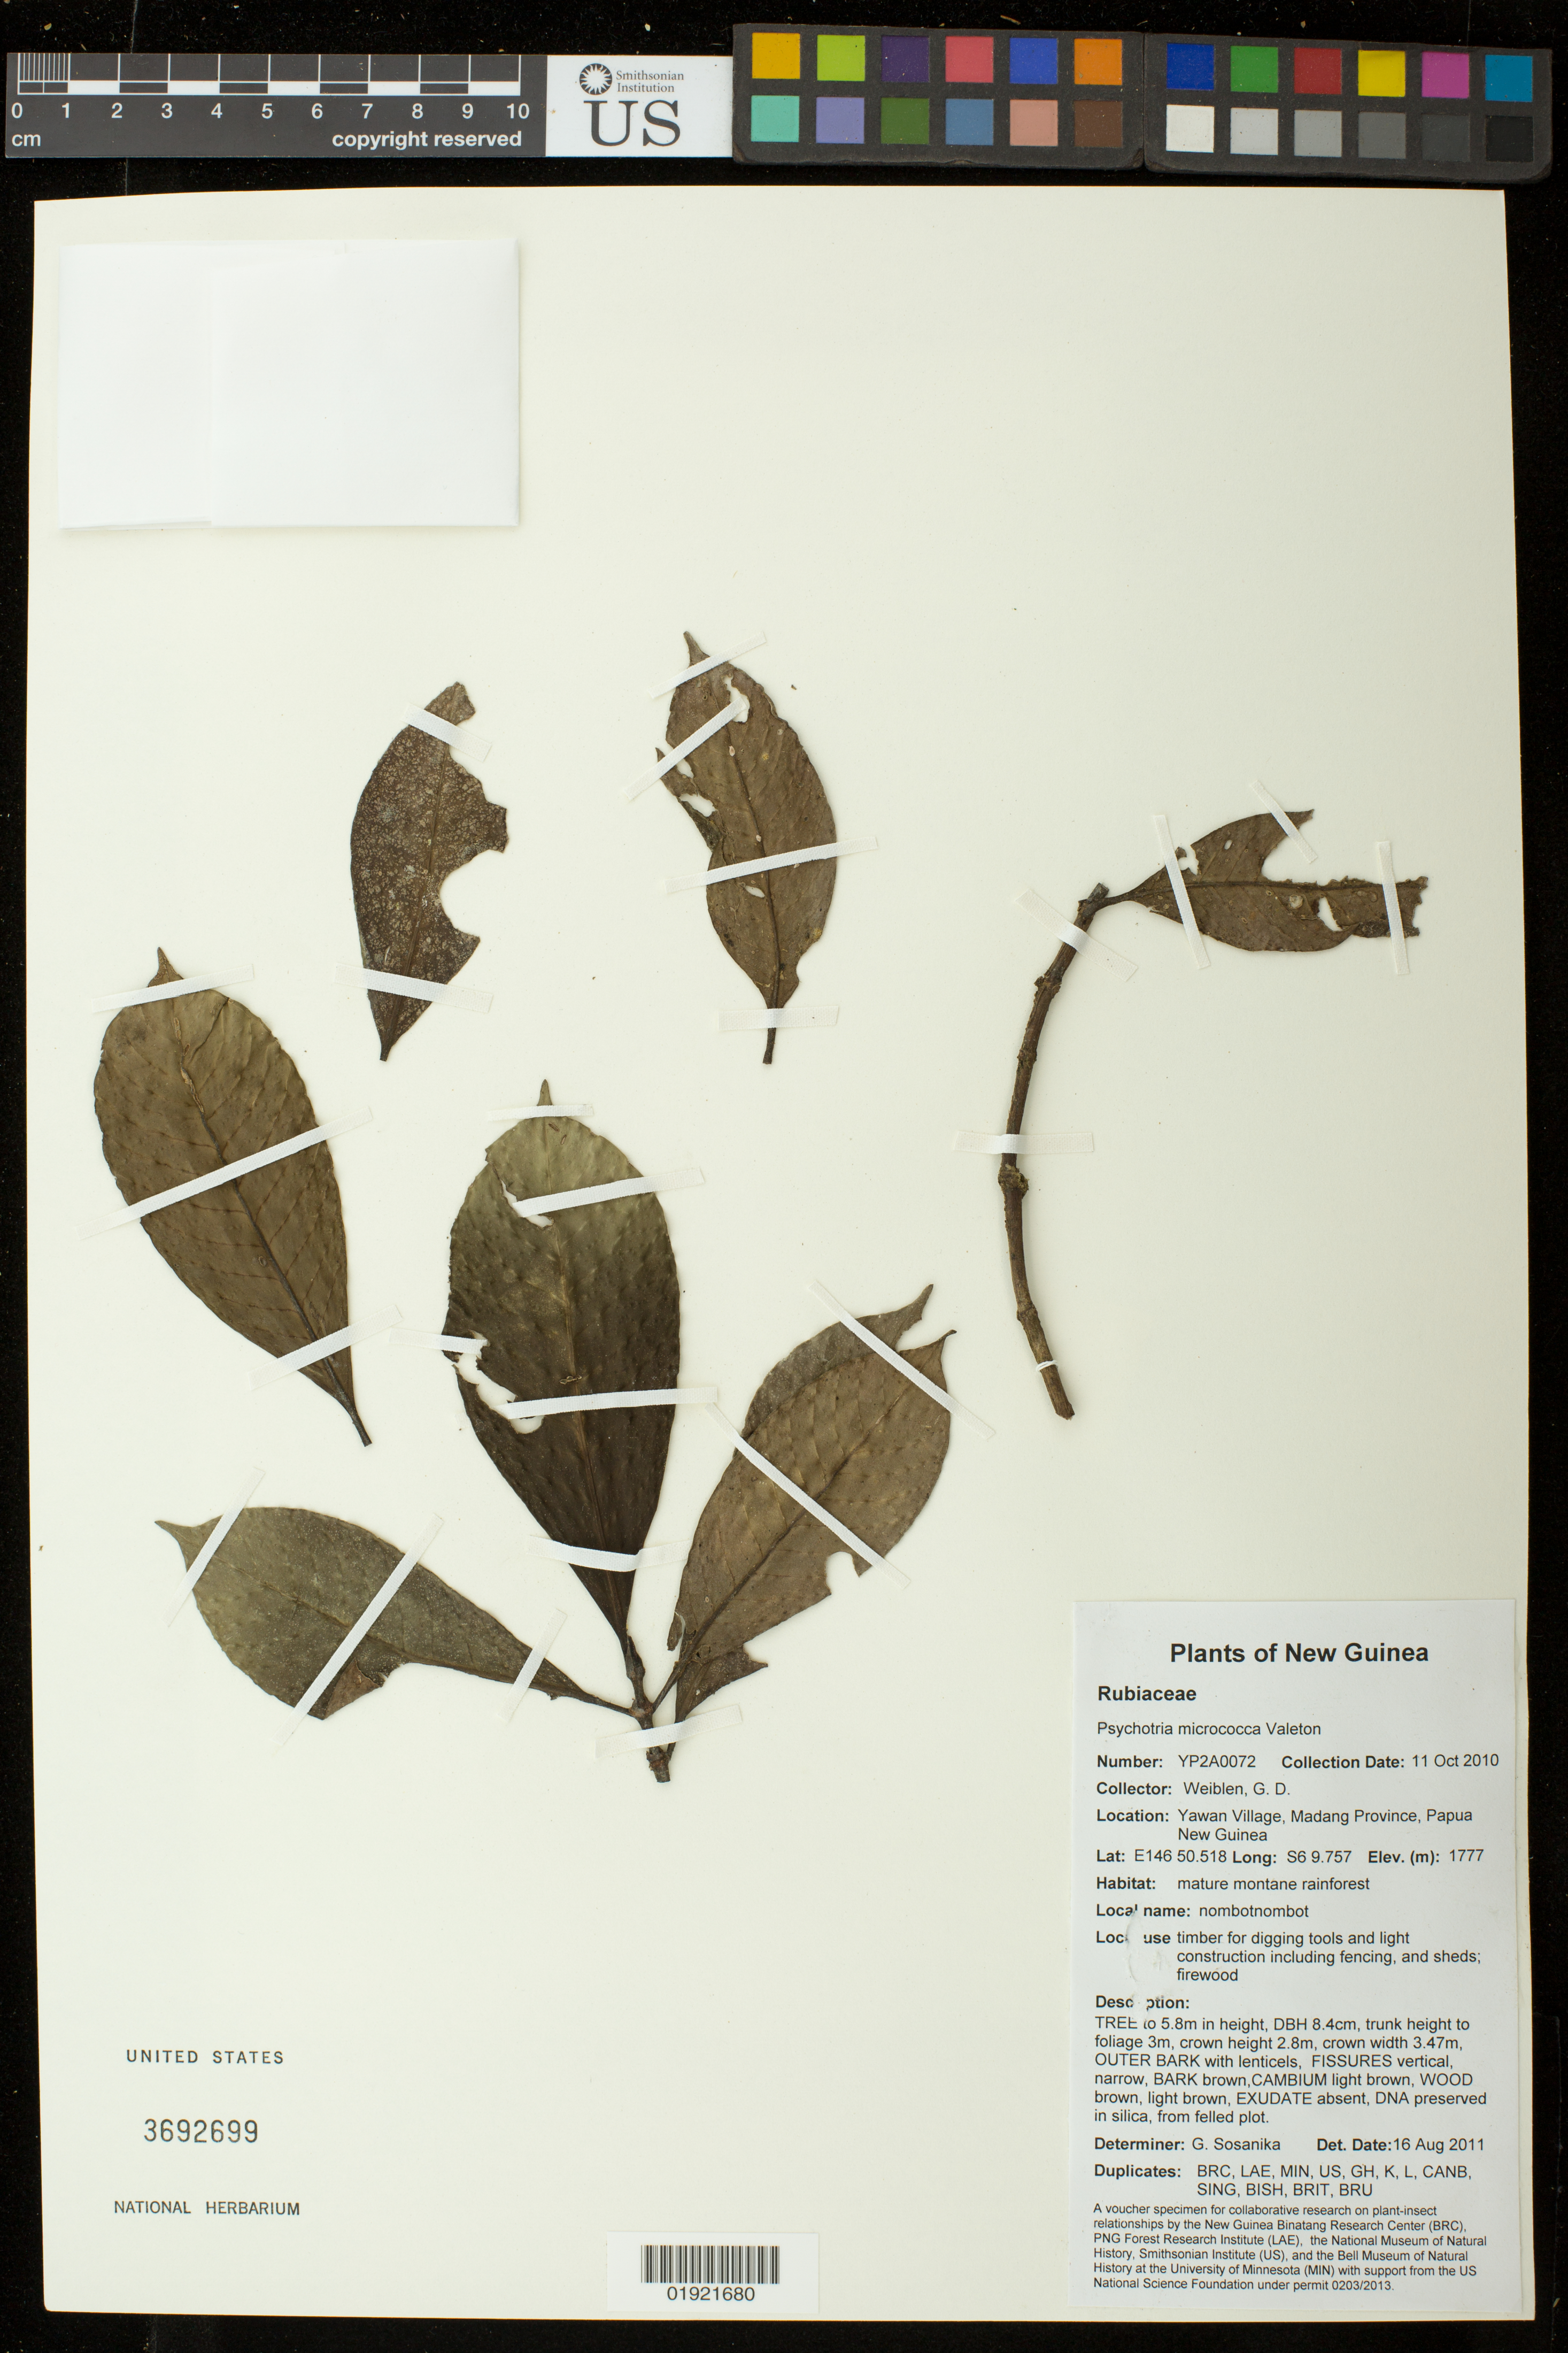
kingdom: Plantae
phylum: Tracheophyta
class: Magnoliopsida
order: Gentianales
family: Rubiaceae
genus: Psychotria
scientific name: Psychotria micrococca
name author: (Lauterb. & Shumann) Valeton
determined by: Sosanika, G. K.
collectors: G. D. Weiblen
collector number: YP2A0072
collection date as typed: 11 Oct 2010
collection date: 2010-10-11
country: Papua New Guinea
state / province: Madang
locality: Yawan Village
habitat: mature montane rainforest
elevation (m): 1777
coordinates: S6 9.757, E146 50.518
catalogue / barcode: US 3692699